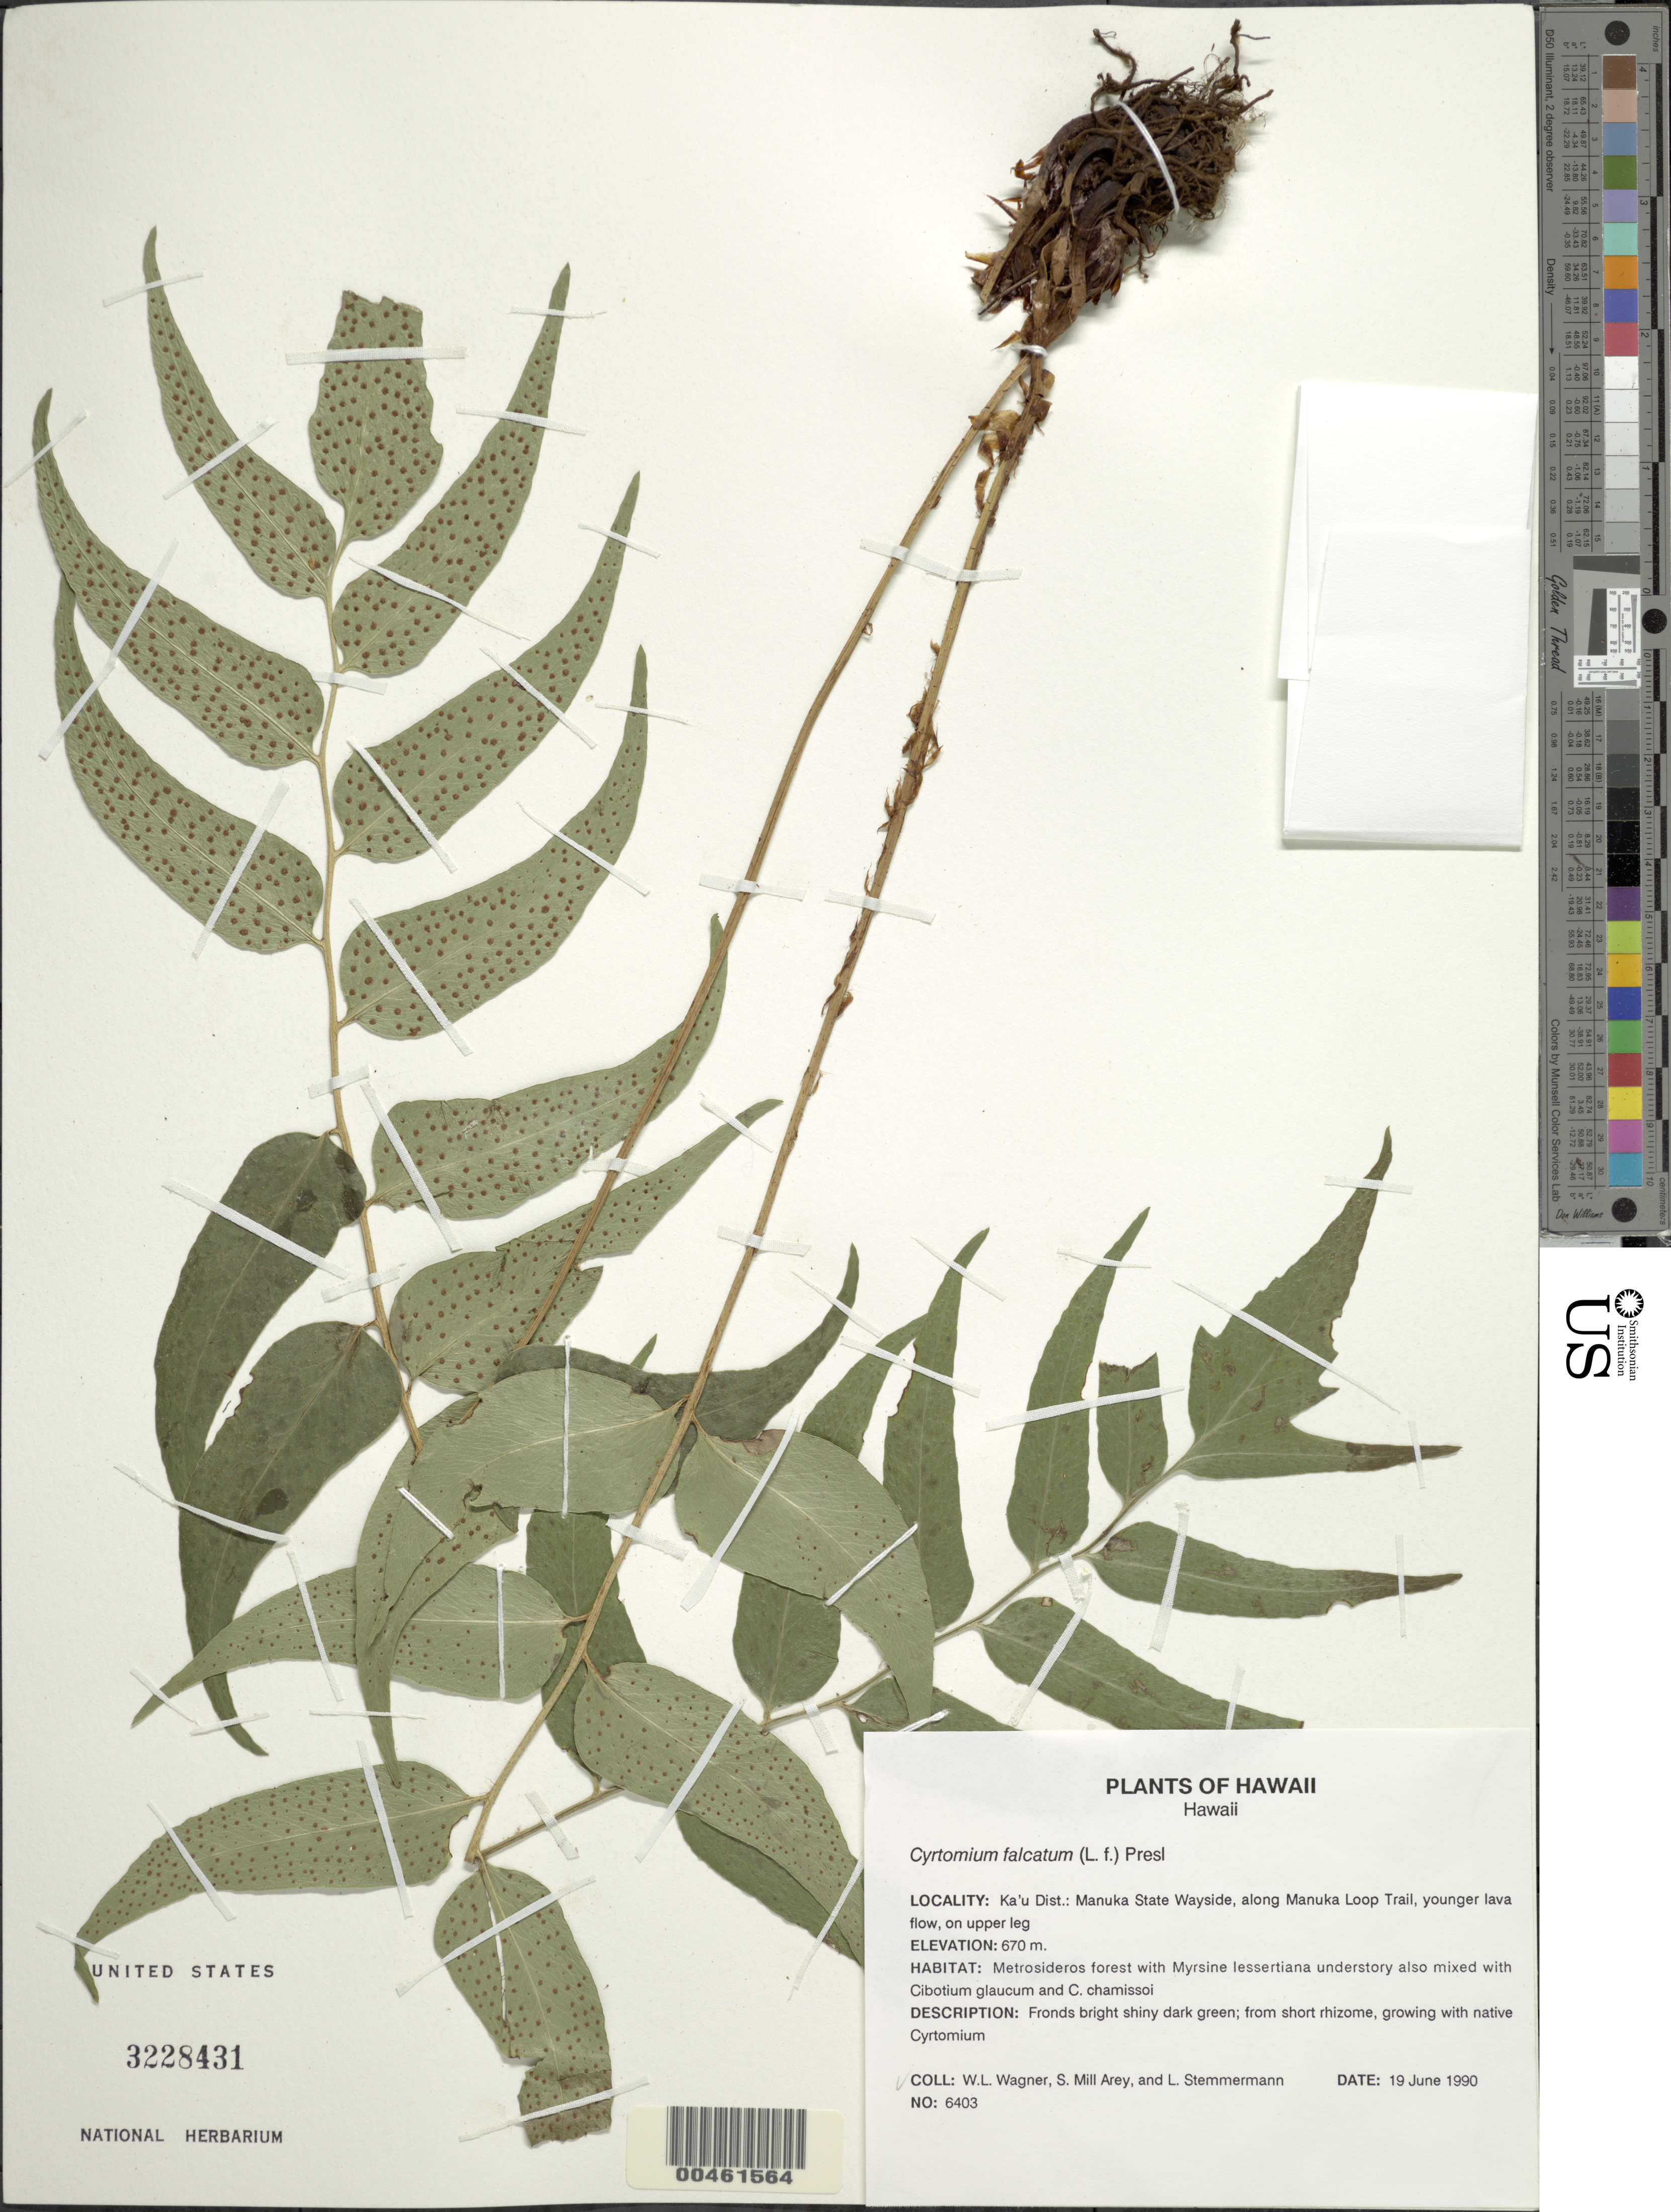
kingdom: Plantae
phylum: Tracheophyta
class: Polypodiopsida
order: Polypodiales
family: Dryopteridaceae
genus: Cyrtomium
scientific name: Cyrtomium falcatum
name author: (L. f.) C. Presl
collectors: W. L. Wagner, S. Arey & L. Stemmermann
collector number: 6403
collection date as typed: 19 Jun 1990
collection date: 1990-06-19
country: United States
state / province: Hawaii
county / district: Hawaii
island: Hawaii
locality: Ka'u Dist.: Manuka State Wayside, along Manuka Loop Trail, younger lava flow, on upper leg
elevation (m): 670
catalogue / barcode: US 3228431